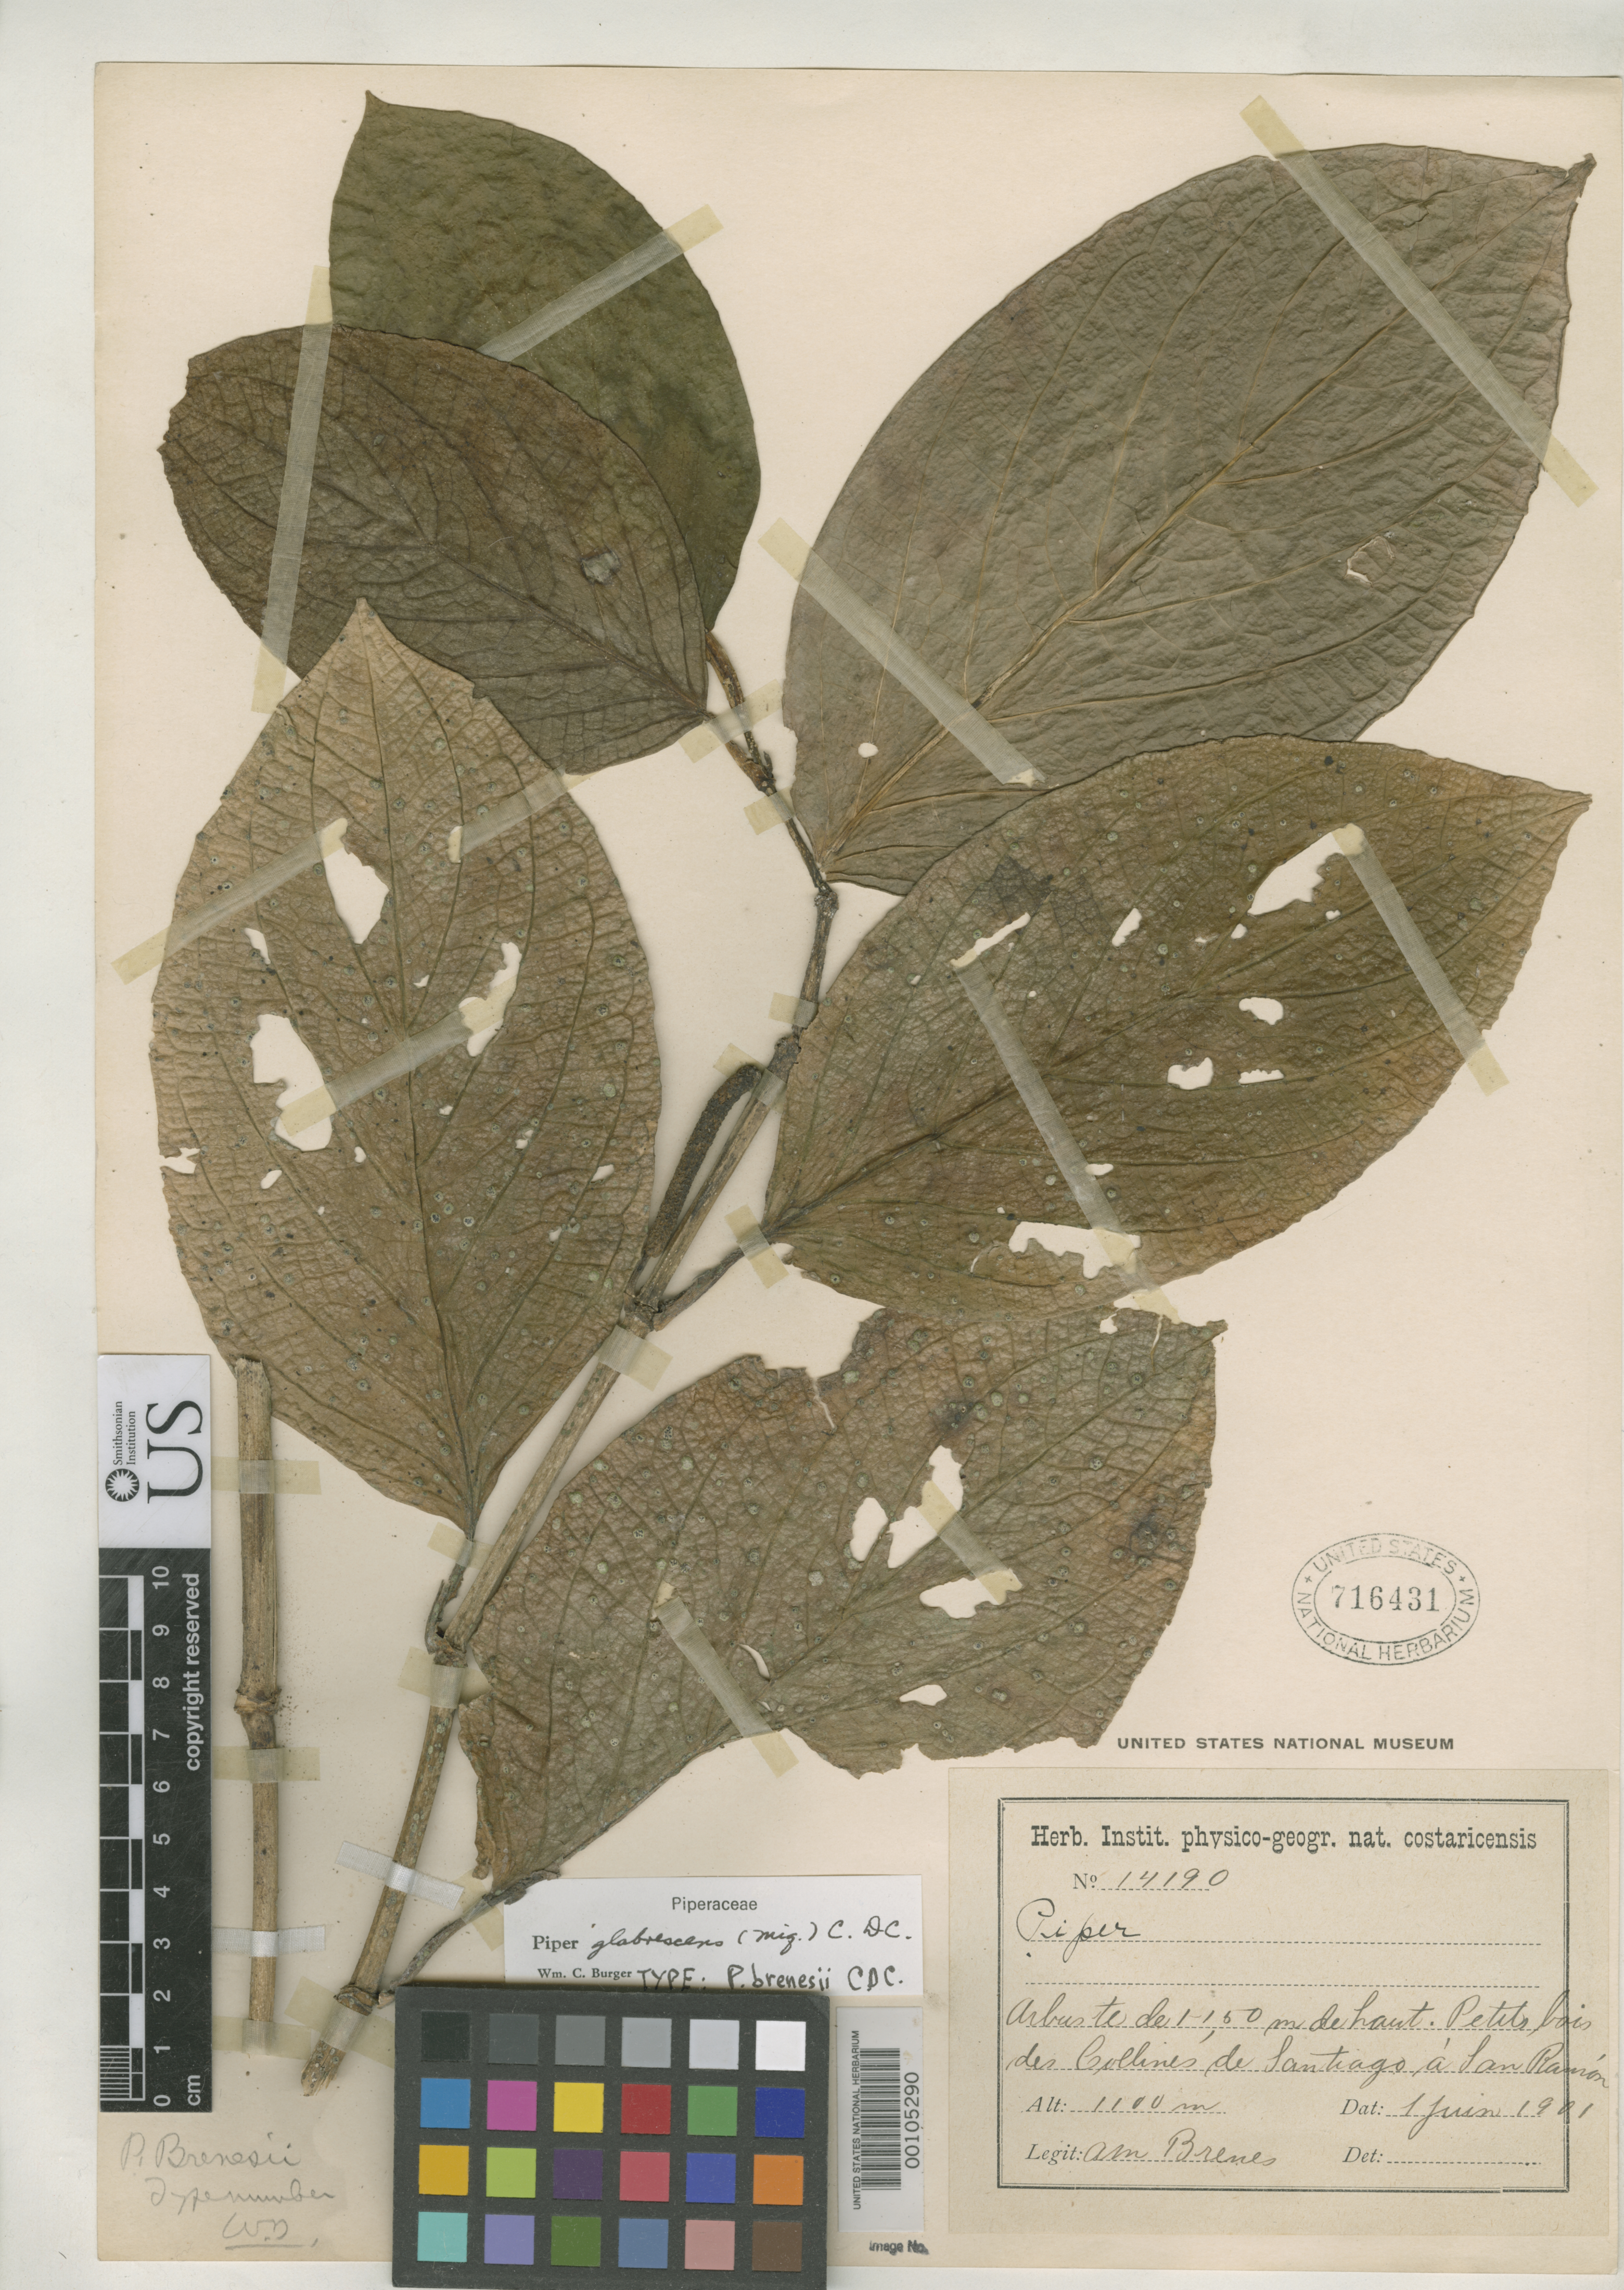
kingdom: Plantae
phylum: Tracheophyta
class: Magnoliopsida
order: Piperales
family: Piperaceae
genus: Piper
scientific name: Piper brenesii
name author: C. DC.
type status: Type Collection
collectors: A. Brenes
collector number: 14190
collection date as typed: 01 Jun 1901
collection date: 1901-06-01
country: Costa Rica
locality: Collines de Santiago a San Ramon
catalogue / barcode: US 716431